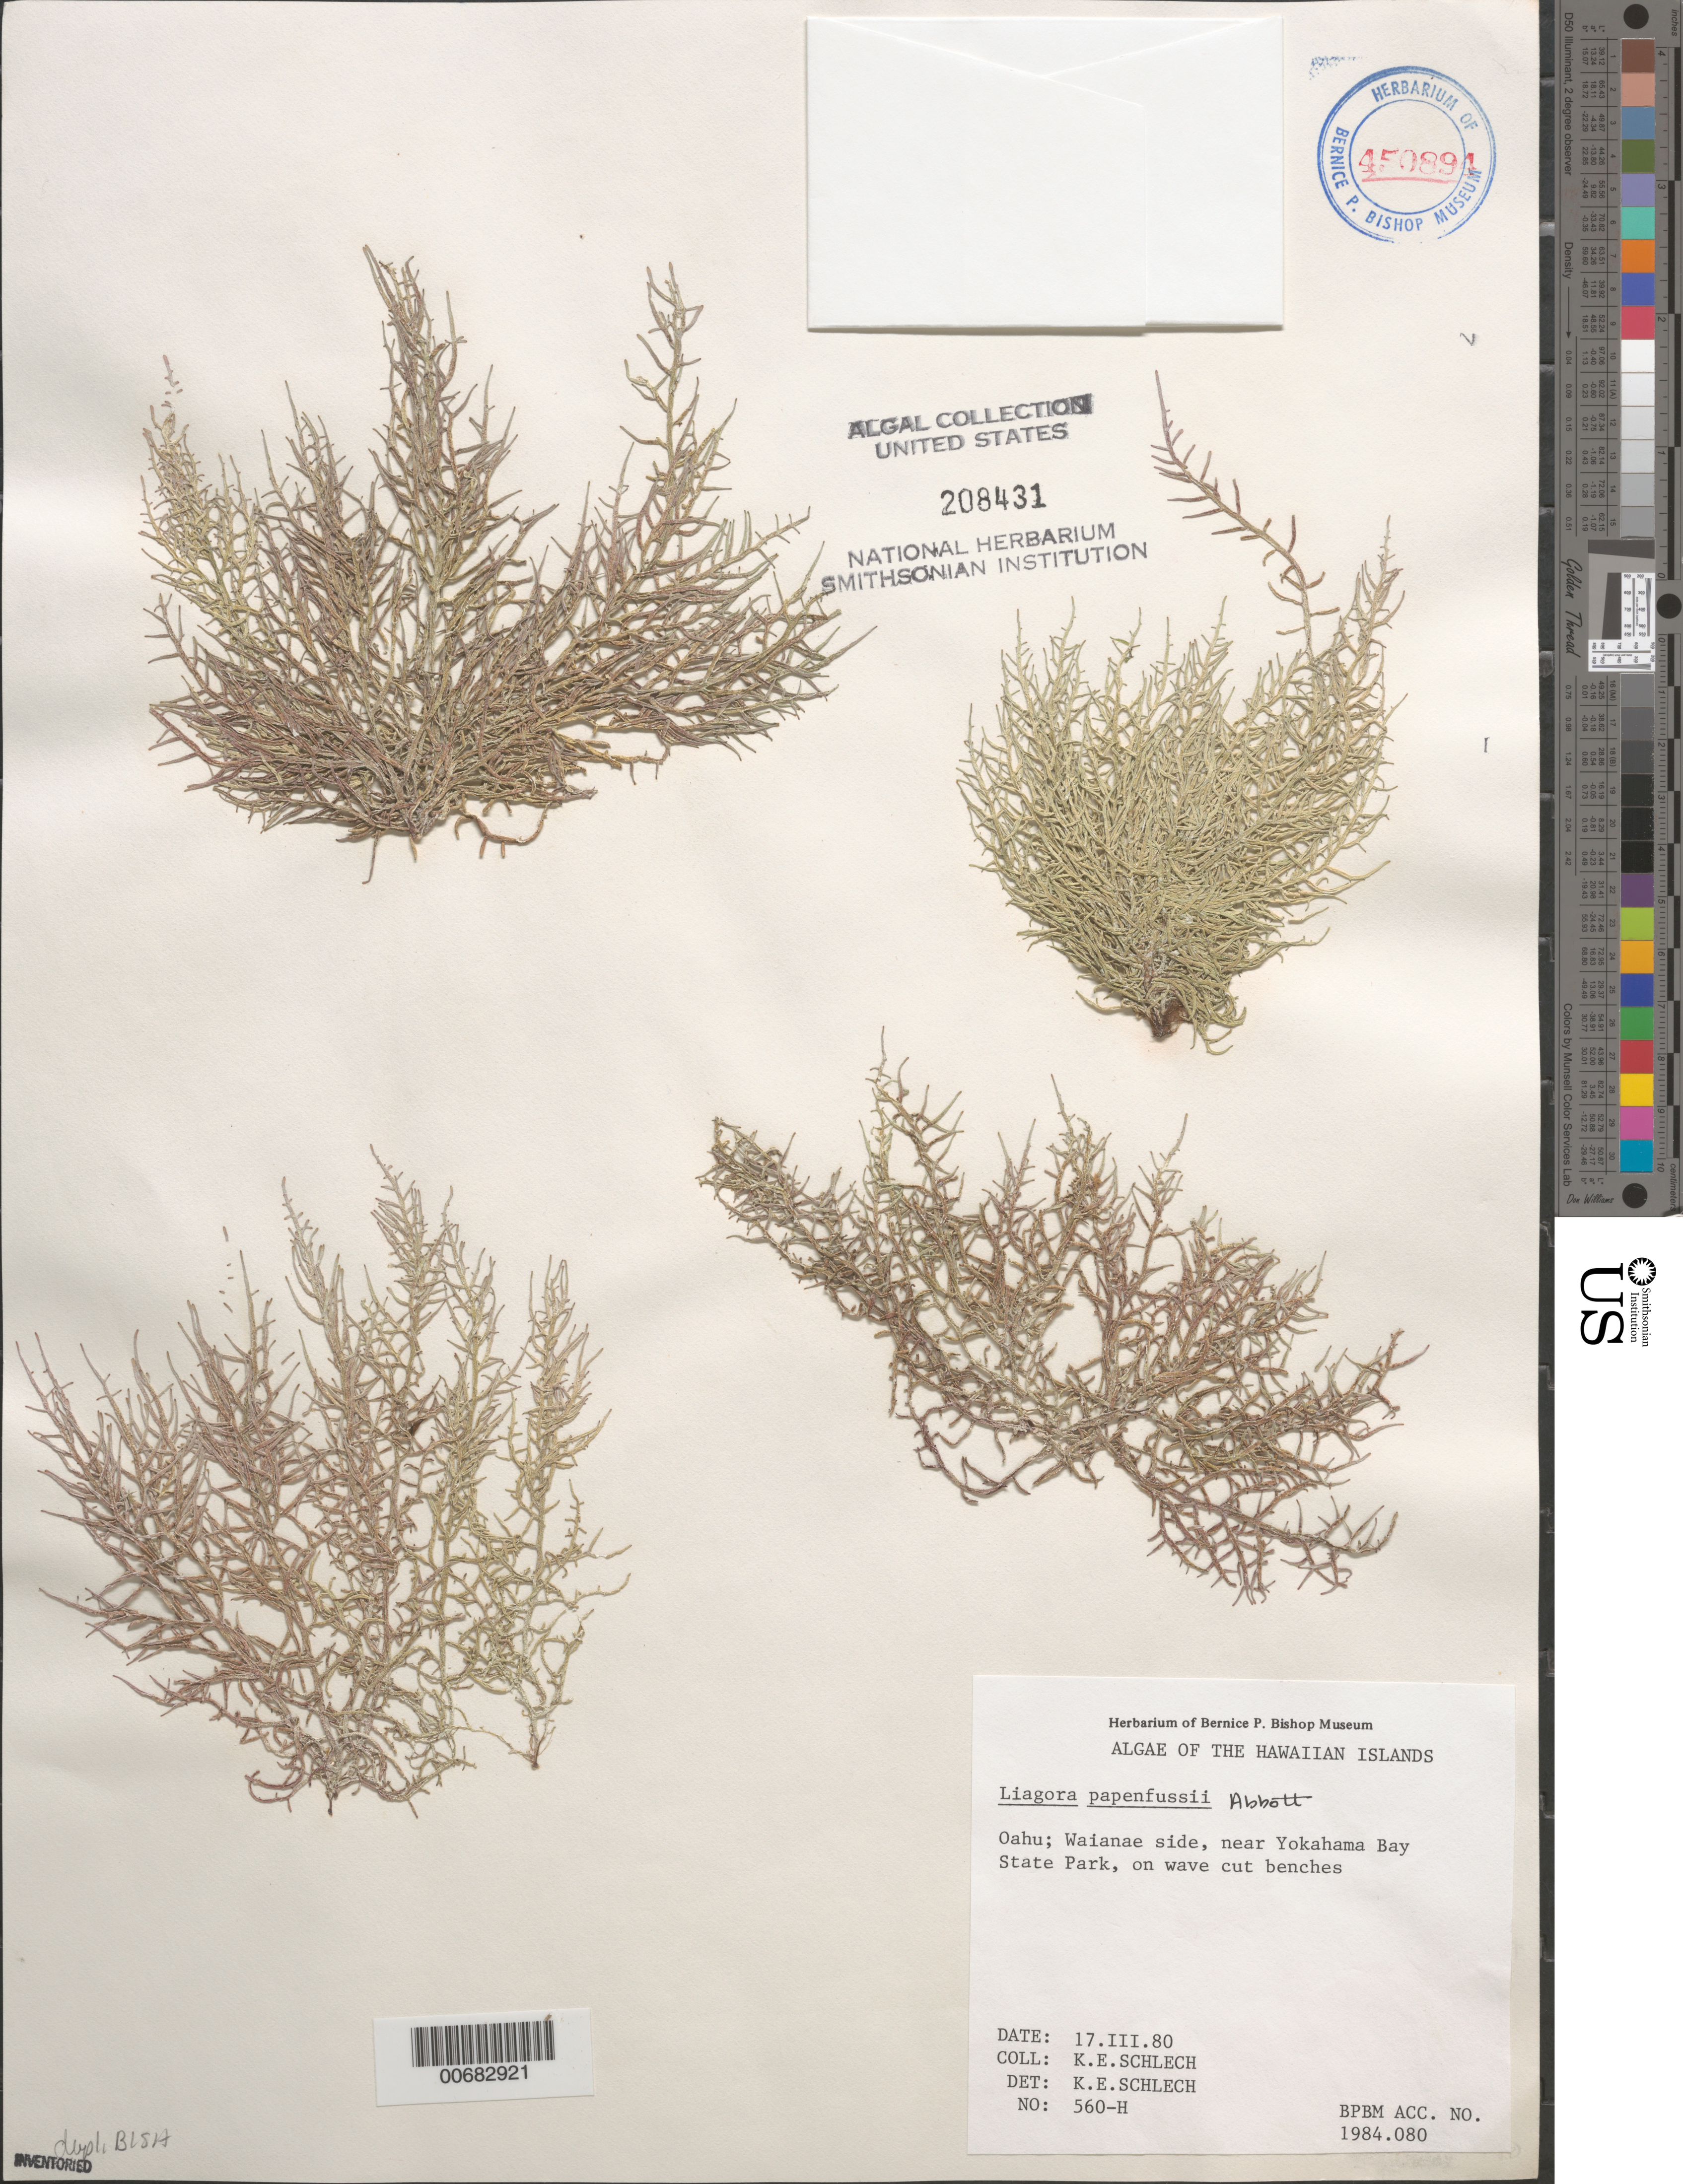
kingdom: Plantae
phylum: Rhodophyta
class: Florideophyceae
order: Nemaliales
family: Liagoraceae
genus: Liagora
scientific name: Liagora papenfussii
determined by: Schlech, K. E.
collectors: K. Schlech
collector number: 560-H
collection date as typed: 17 Mar 1980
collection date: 1980-03-17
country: United States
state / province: Hawaii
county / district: Honolulu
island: Oahu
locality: Waianae side, near Yokohama Bay State Park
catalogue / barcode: US 208431